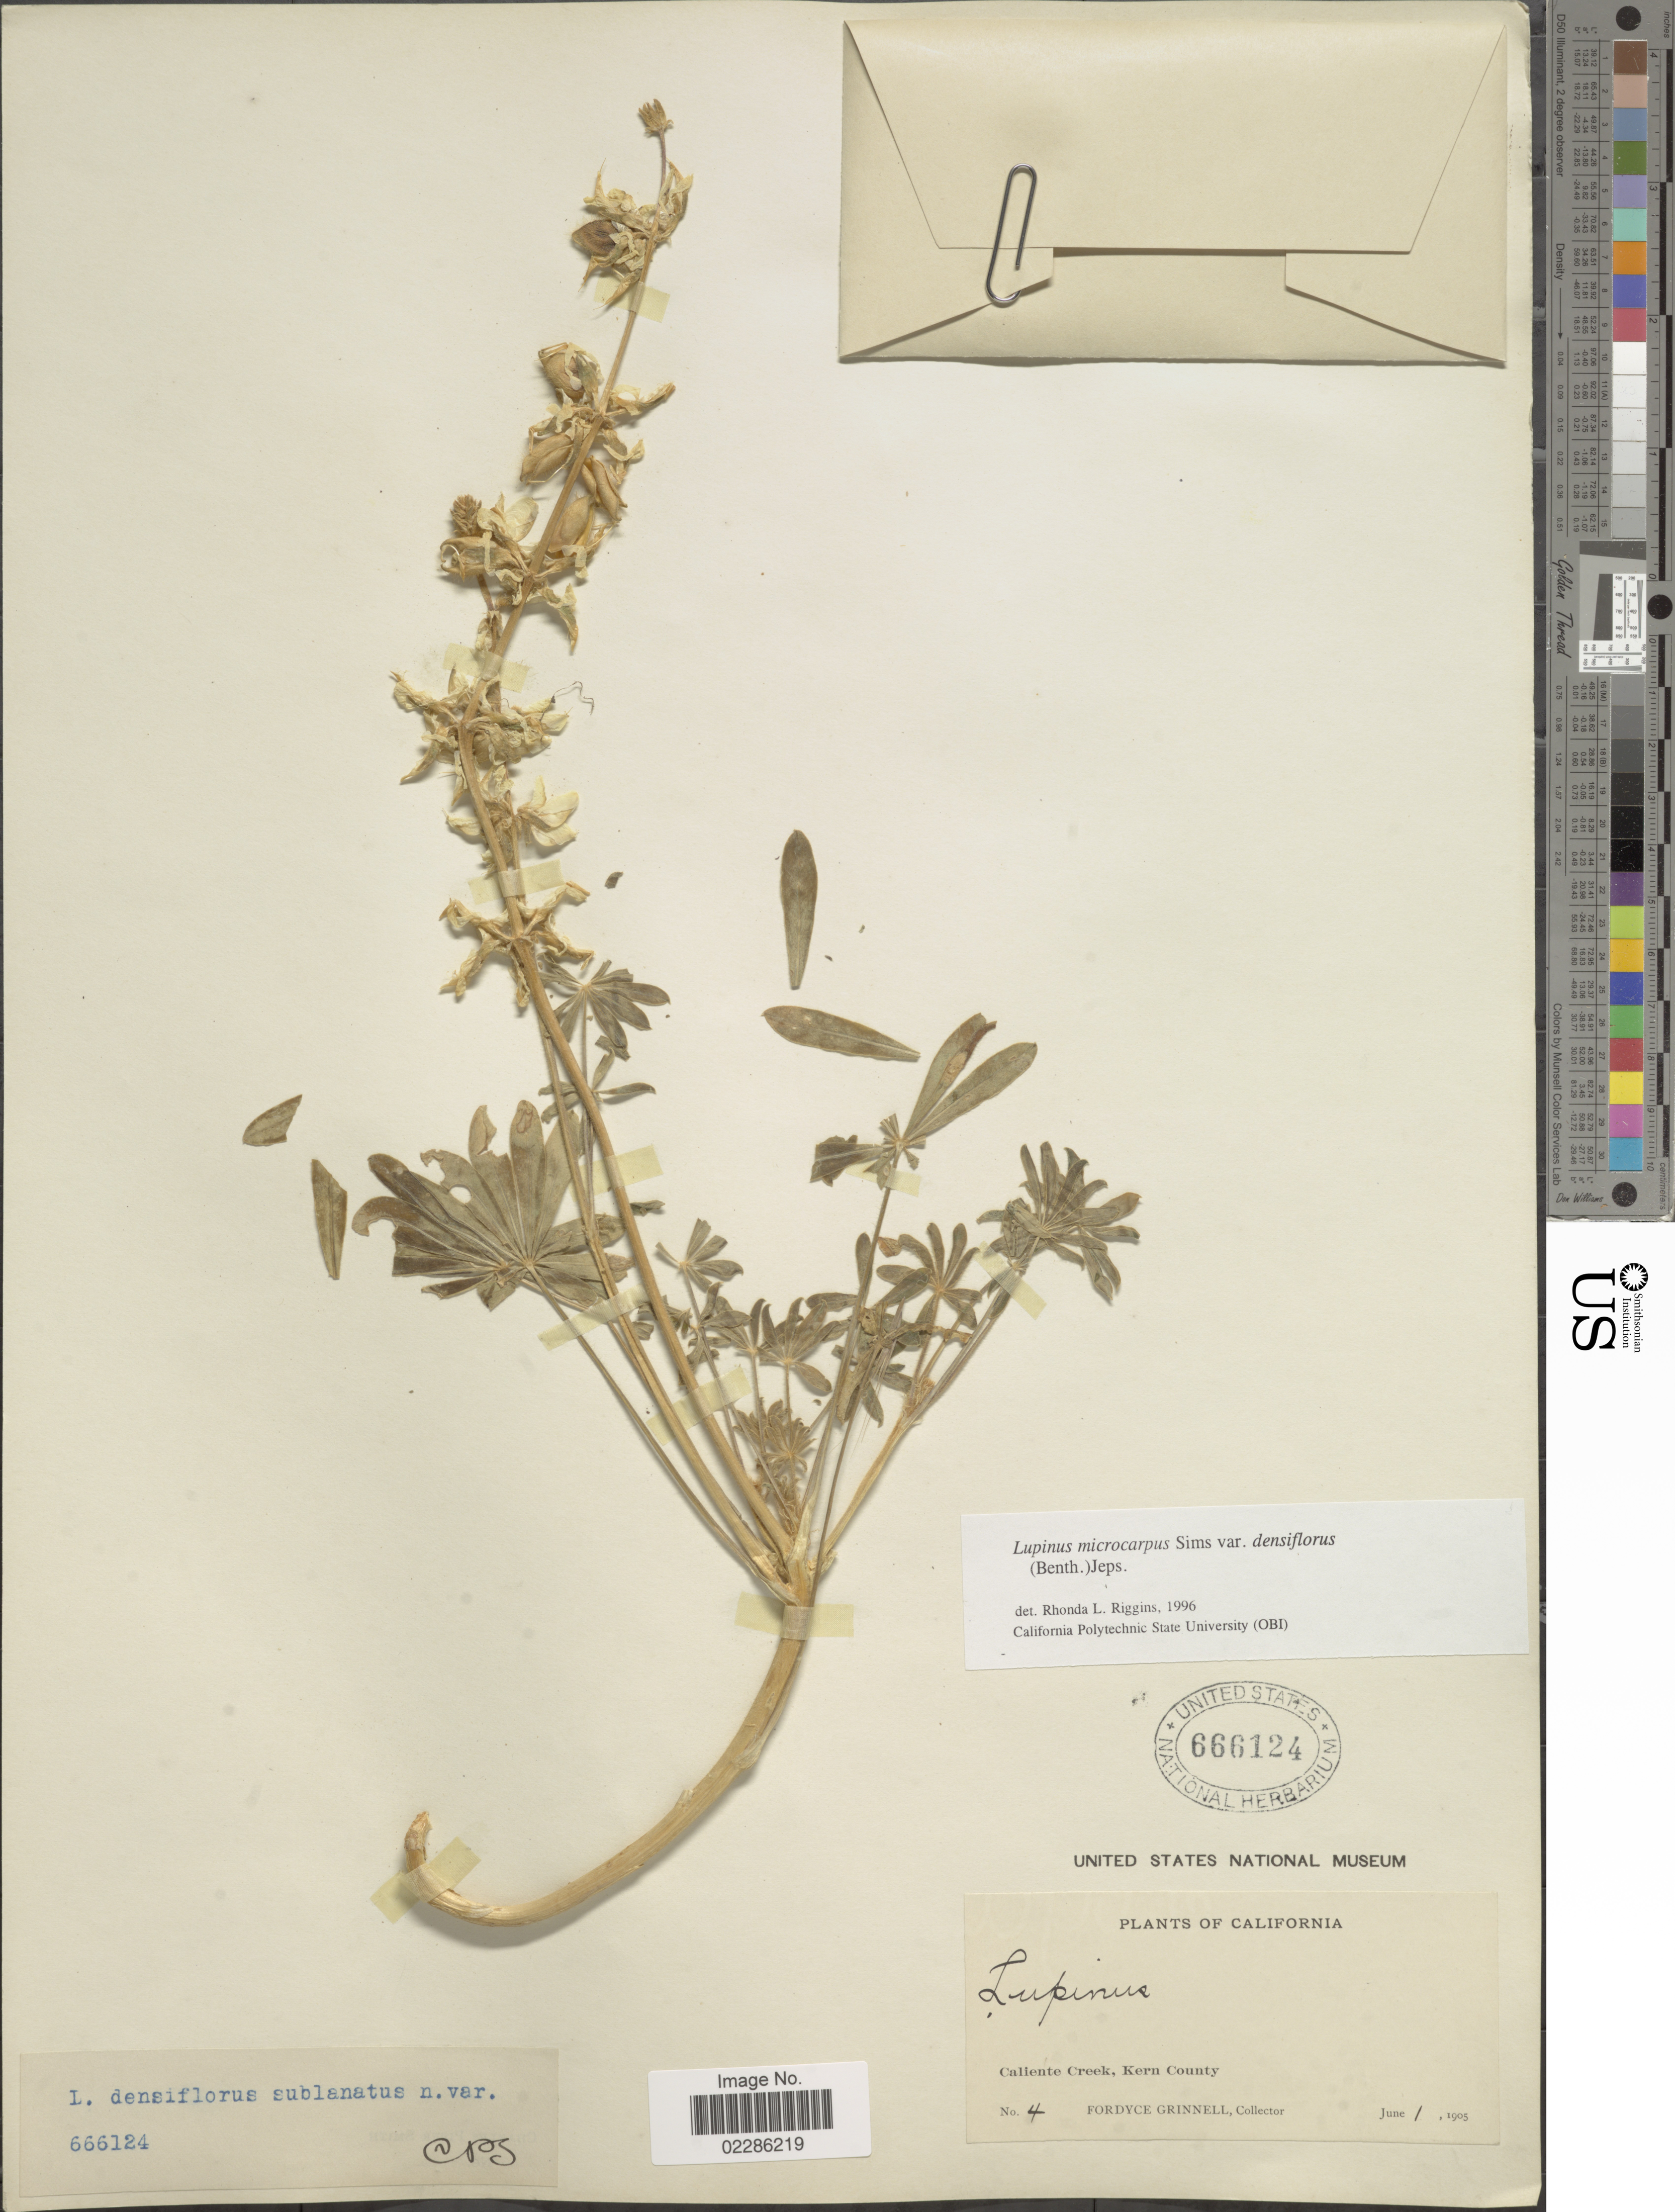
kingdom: Plantae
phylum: Tracheophyta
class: Magnoliopsida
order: Fabales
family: Fabaceae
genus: Lupinus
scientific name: Lupinus microcarpus var. densiflorus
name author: (Benth.) Jeps.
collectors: F. Grinnell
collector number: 4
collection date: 1905-06-01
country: United States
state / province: California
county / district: Kern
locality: Caliente Creek, Kern County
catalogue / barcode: US 666124